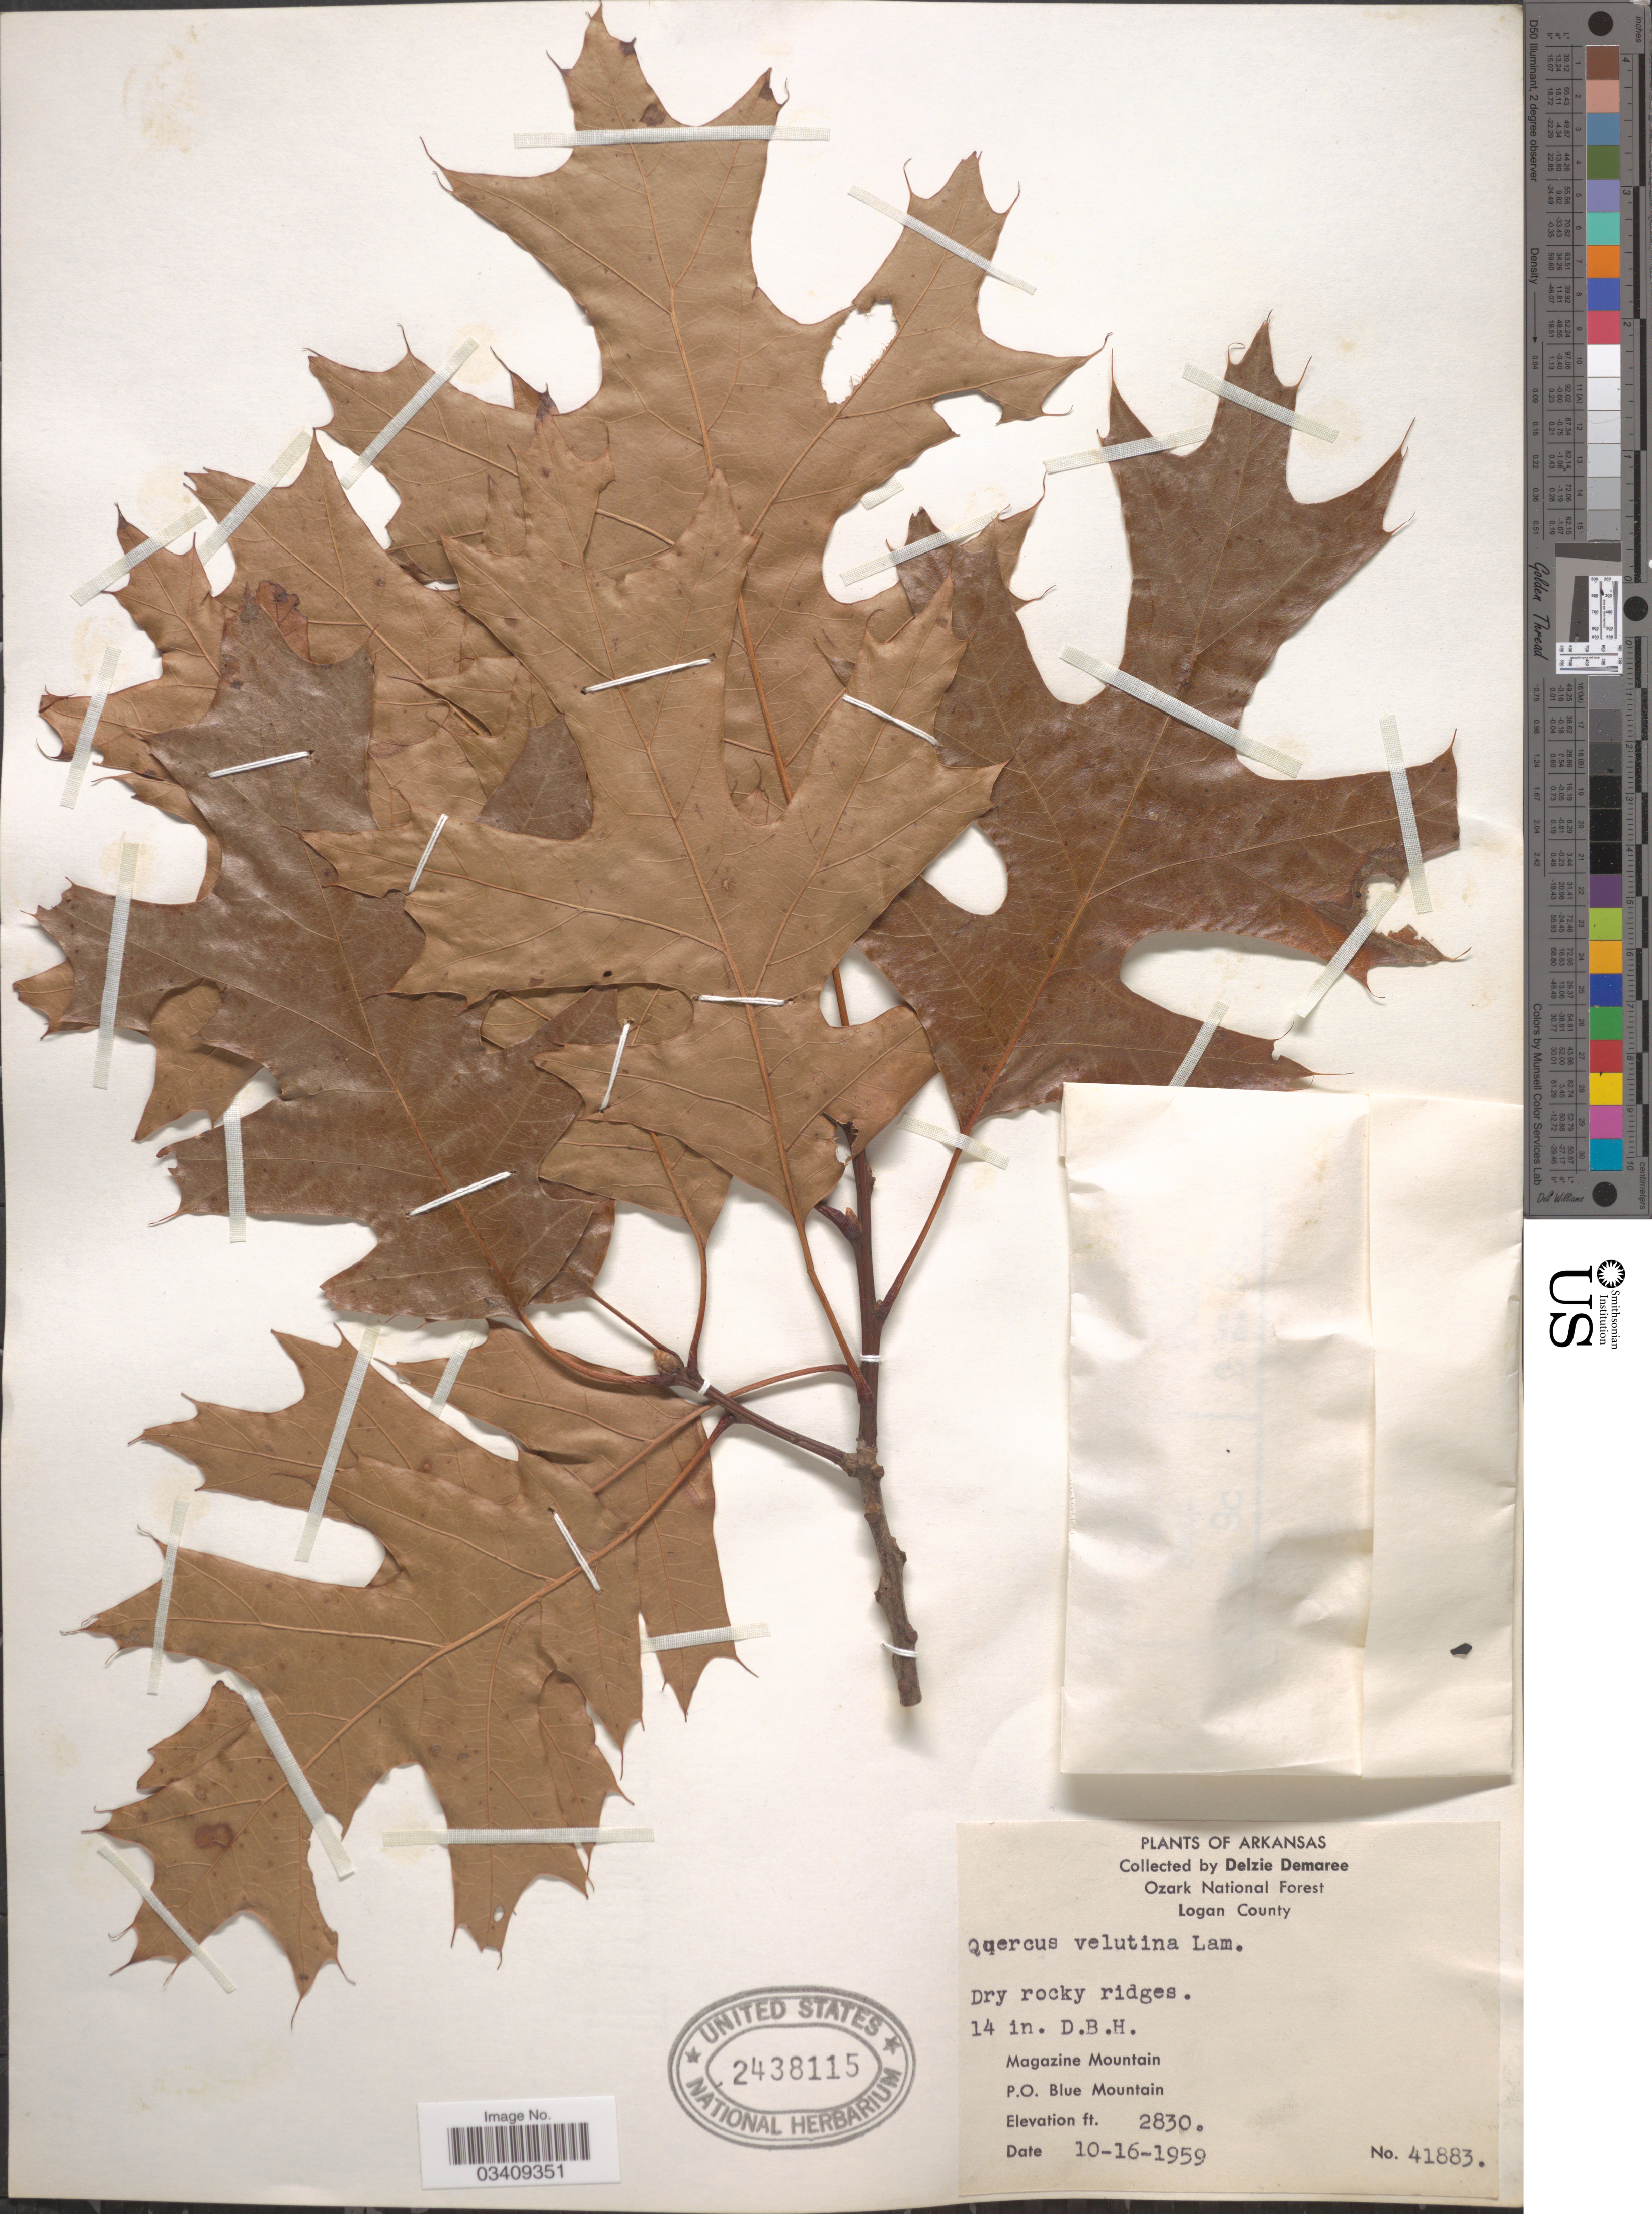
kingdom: Plantae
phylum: Tracheophyta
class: Magnoliopsida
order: Fagales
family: Fagaceae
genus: Quercus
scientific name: Quercus velutina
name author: Lam.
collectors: D. Demaree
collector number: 41883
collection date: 1959-10-16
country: United States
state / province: Arkansas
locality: Ozark National Forest, Logan County. Magazine Mountain. P.O. Blue Mountain.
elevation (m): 863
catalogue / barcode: US 2438115